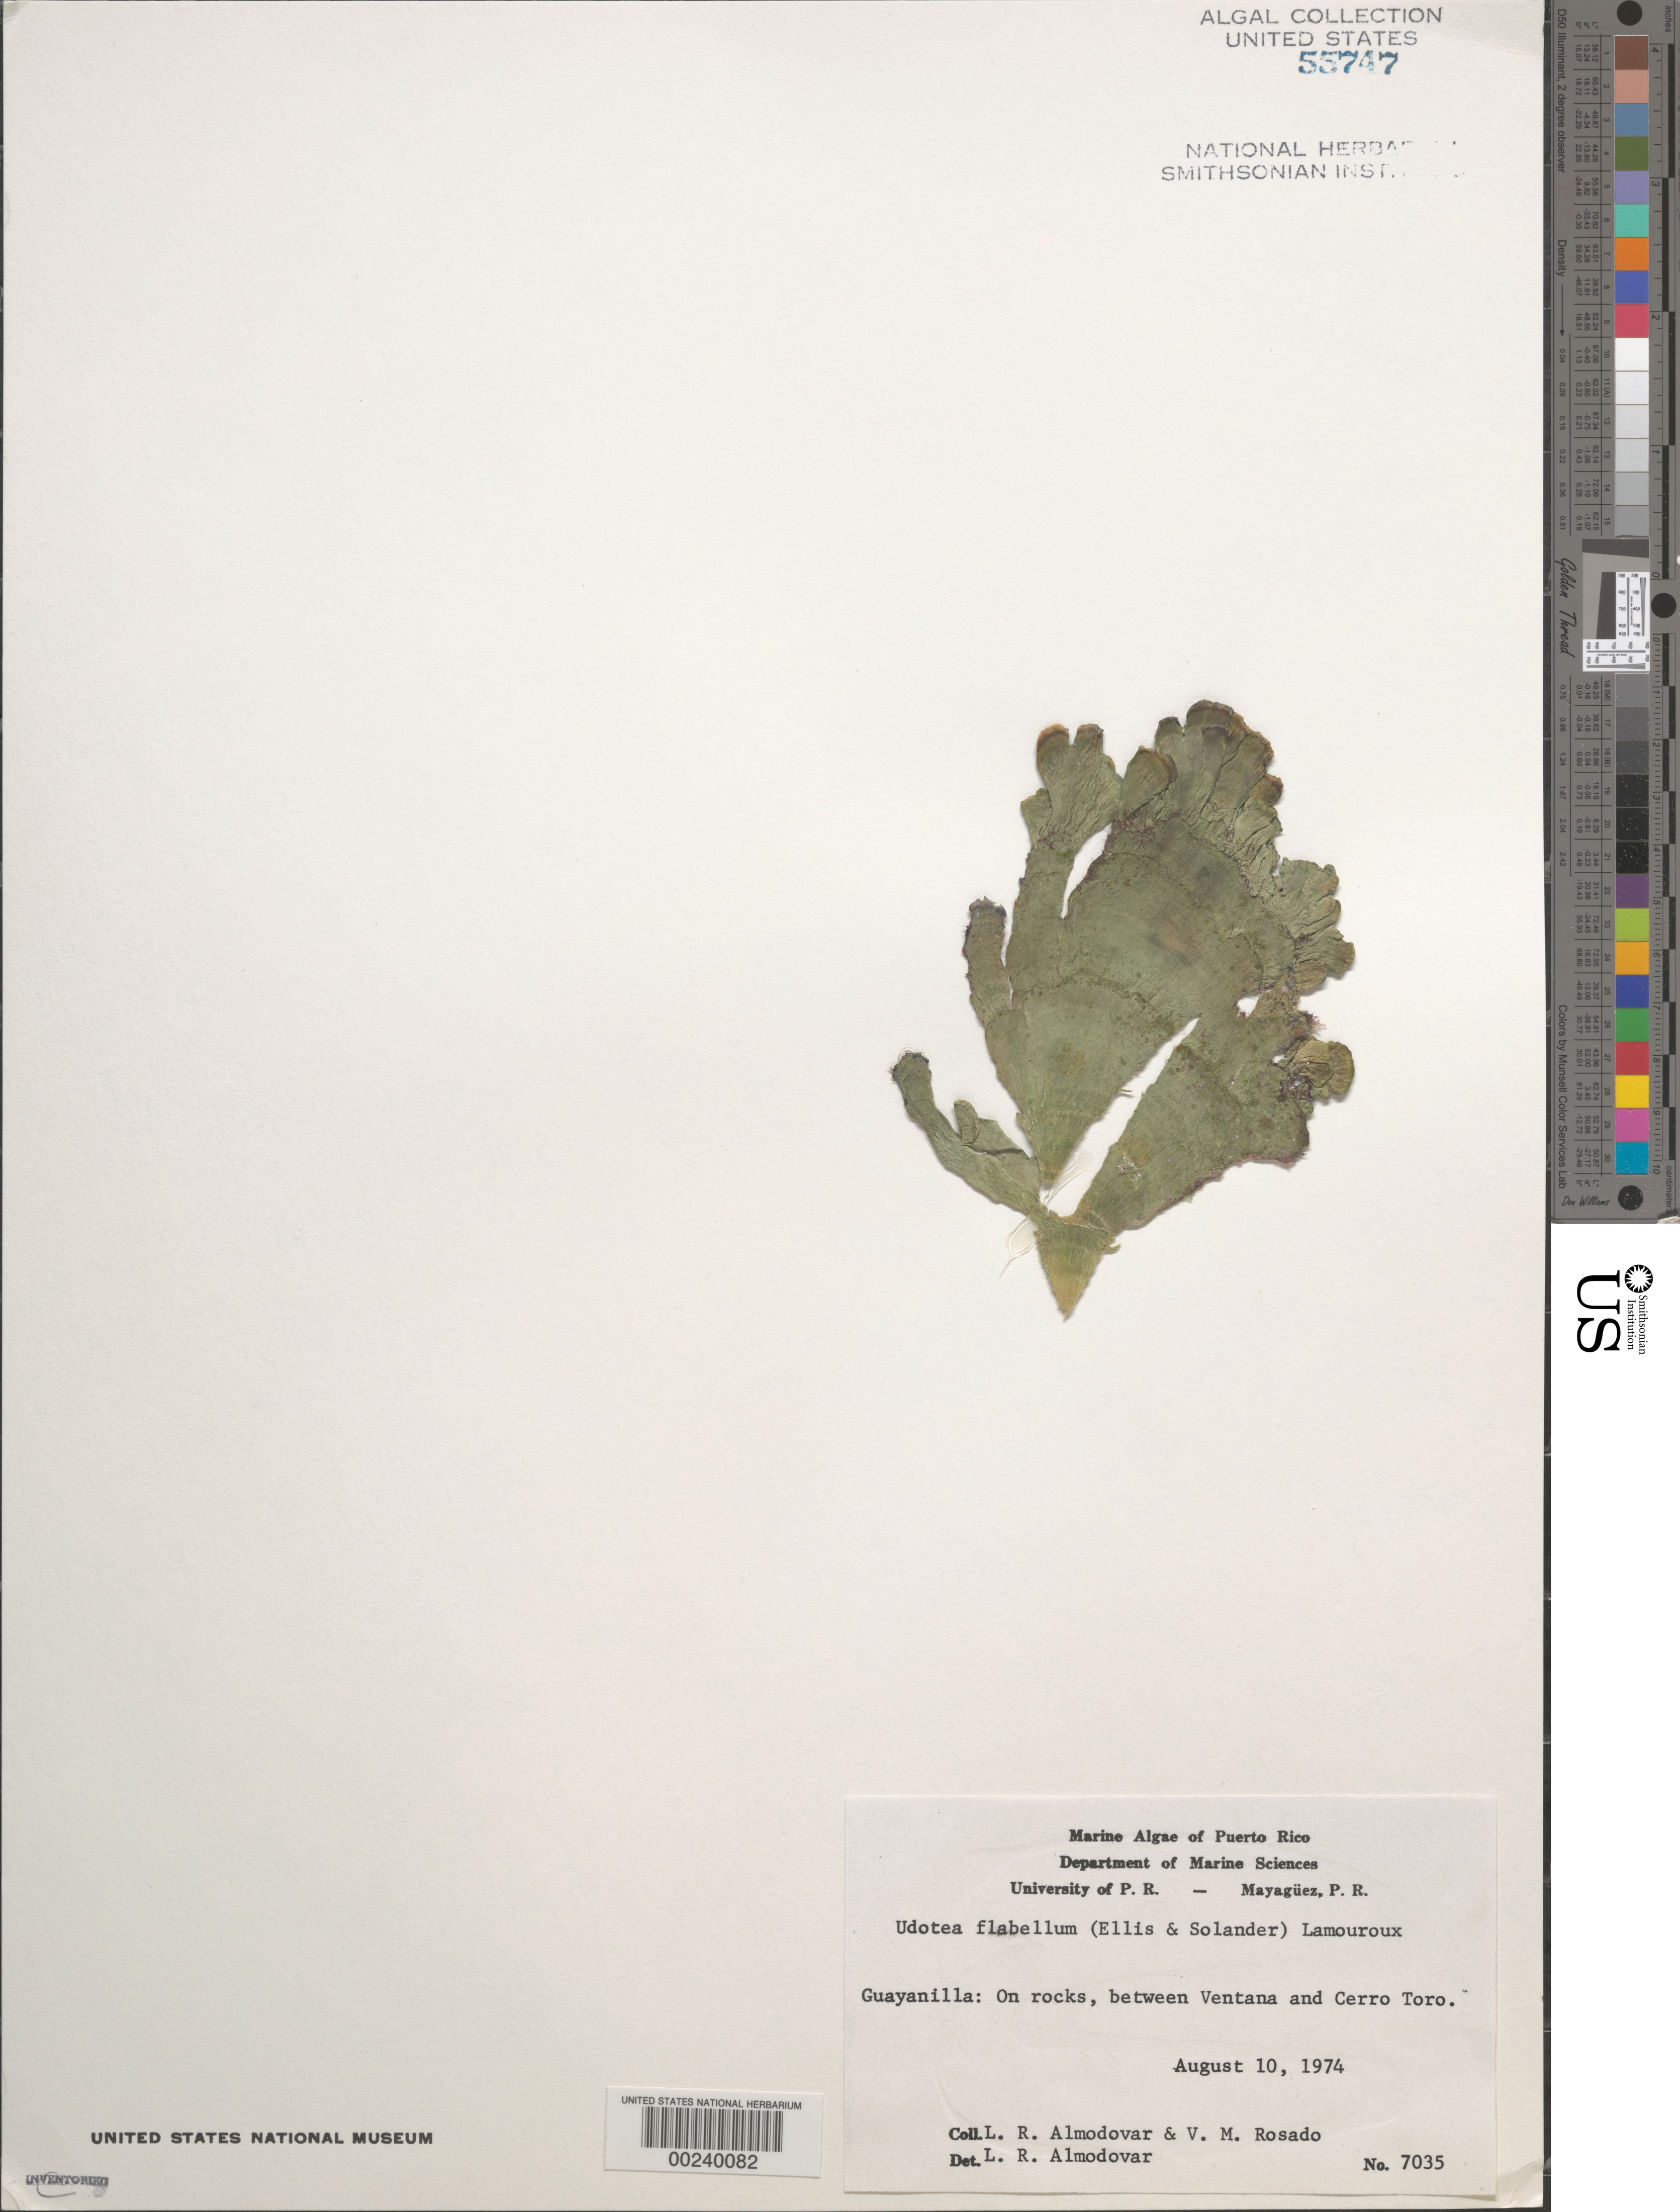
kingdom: Plantae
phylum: Chlorophyta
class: Ulvophyceae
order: Bryopsidales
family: Udoteaceae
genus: Udotea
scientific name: Udotea flabellum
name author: (J. Ellis & Sol.) M. Howe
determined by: Almodovar, L. R.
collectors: L. Almodovar & V. Rosado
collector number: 7035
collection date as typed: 10 Aug 1974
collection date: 1974-08-10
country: Puerto Rico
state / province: Guayanilla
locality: Between ventana and cerro toro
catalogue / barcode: US 55747